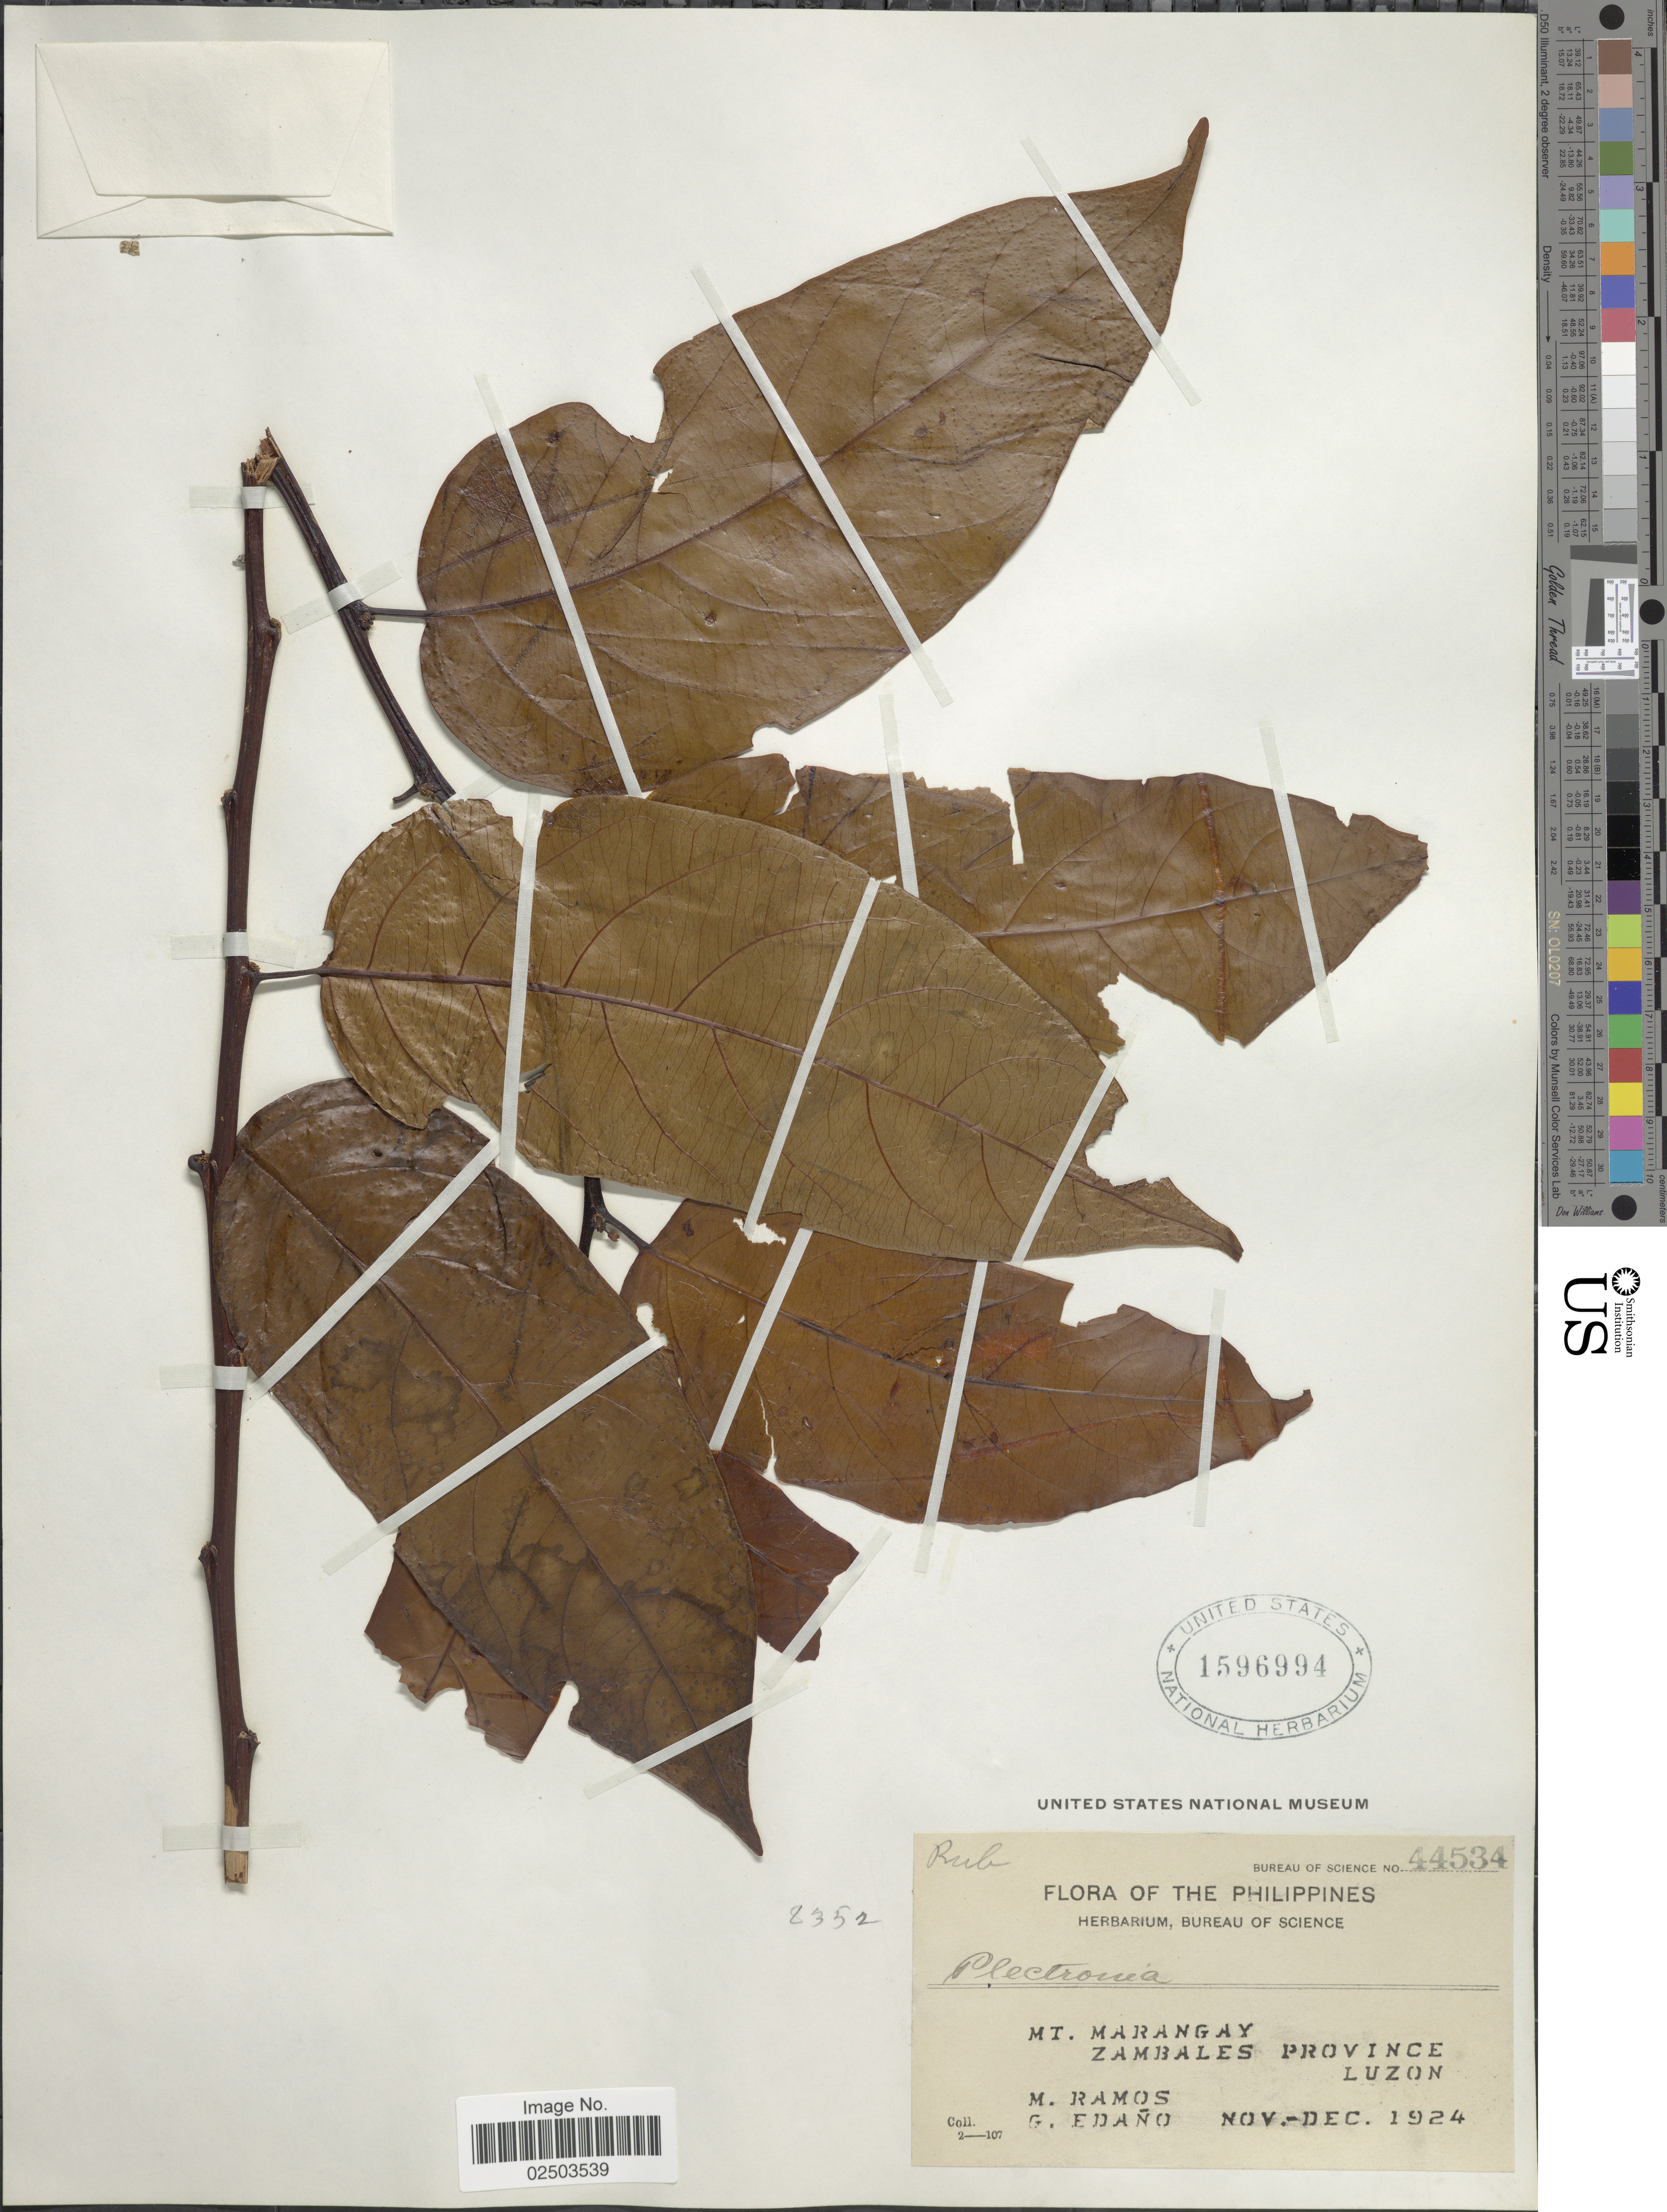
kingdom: Plantae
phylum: Tracheophyta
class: Magnoliopsida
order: Gentianales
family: Rubiaceae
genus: Bridsonia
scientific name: Bridsonia chamaedendrum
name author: (Kuntze) Verstraete & A.E. van Wyk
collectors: M. Ramos & G. Edaño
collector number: Bureau of Science 44534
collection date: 1924-11/1924-12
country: Philippines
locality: Mt. Marangay, Zambales Province Luzon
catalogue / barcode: US 1596994